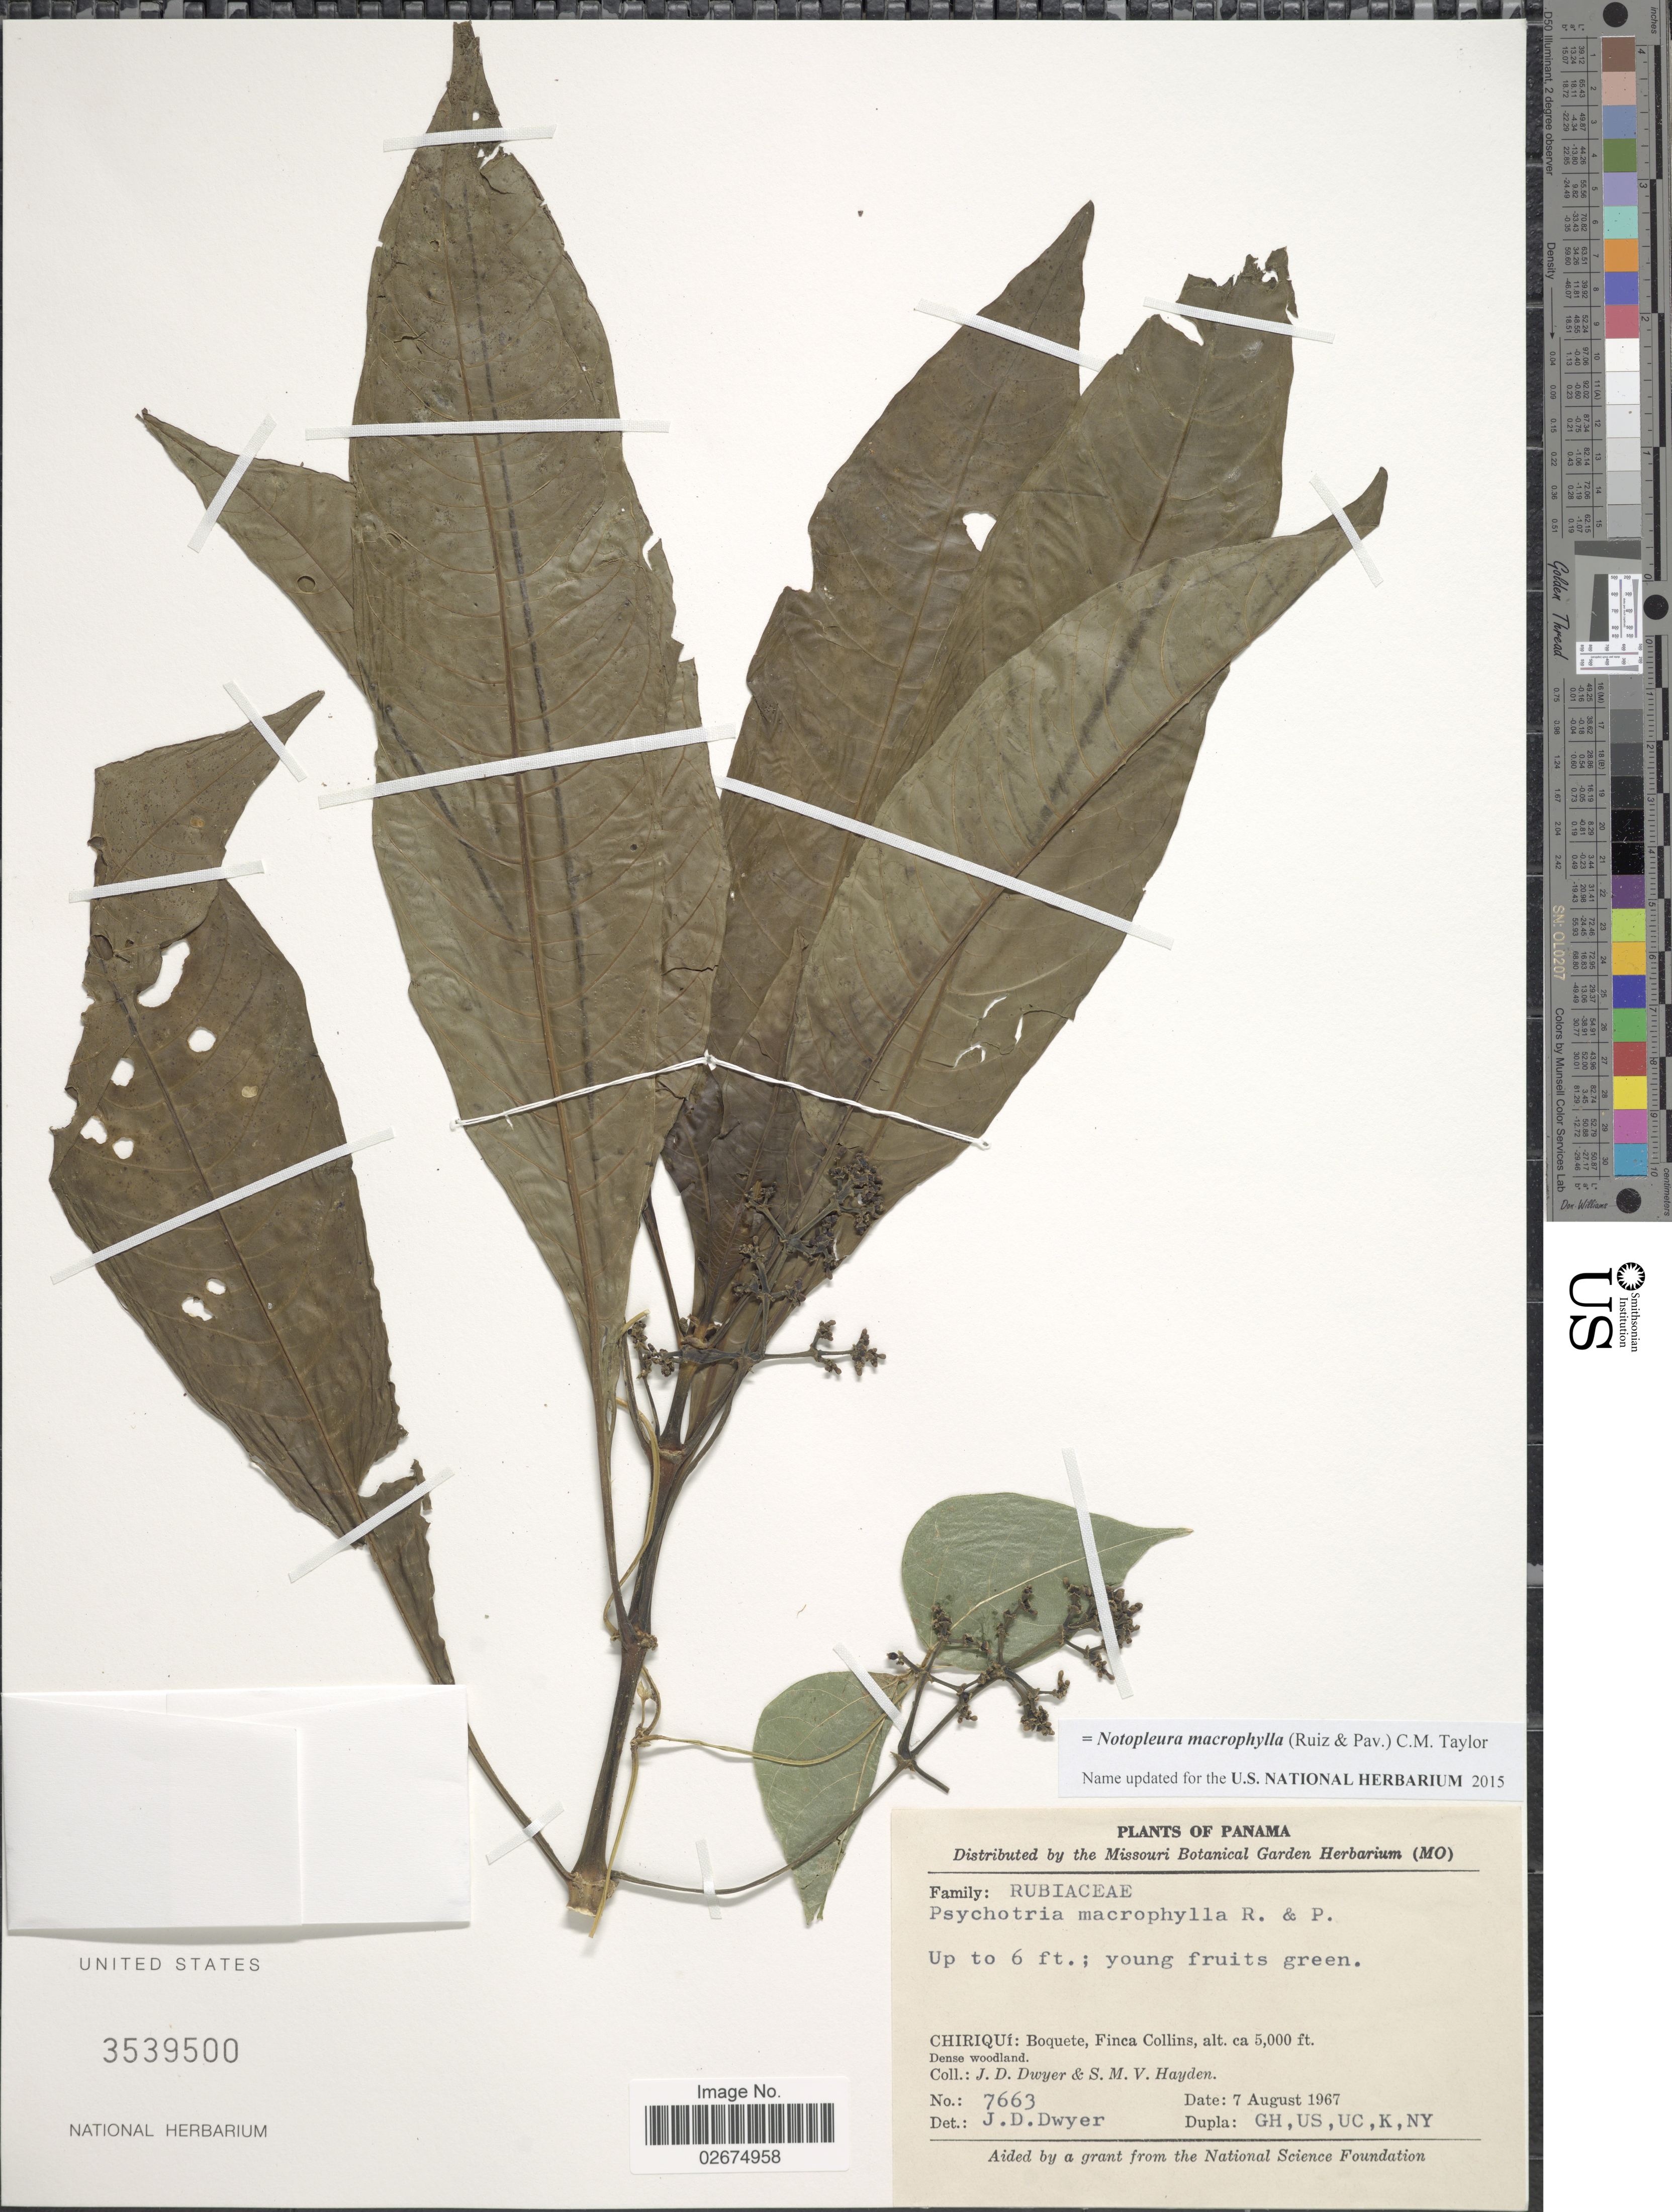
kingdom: Plantae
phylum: Tracheophyta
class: Magnoliopsida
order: Gentianales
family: Rubiaceae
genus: Notopleura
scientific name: Notopleura macrophylla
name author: (Ruiz & Pav.) C.M. Taylor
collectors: J. D. Dwyer & S. M. Hayden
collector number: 7663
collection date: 1967-08-07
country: Panama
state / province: Chiriqui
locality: Boquete, Finca Collins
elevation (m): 1524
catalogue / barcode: US 3639500